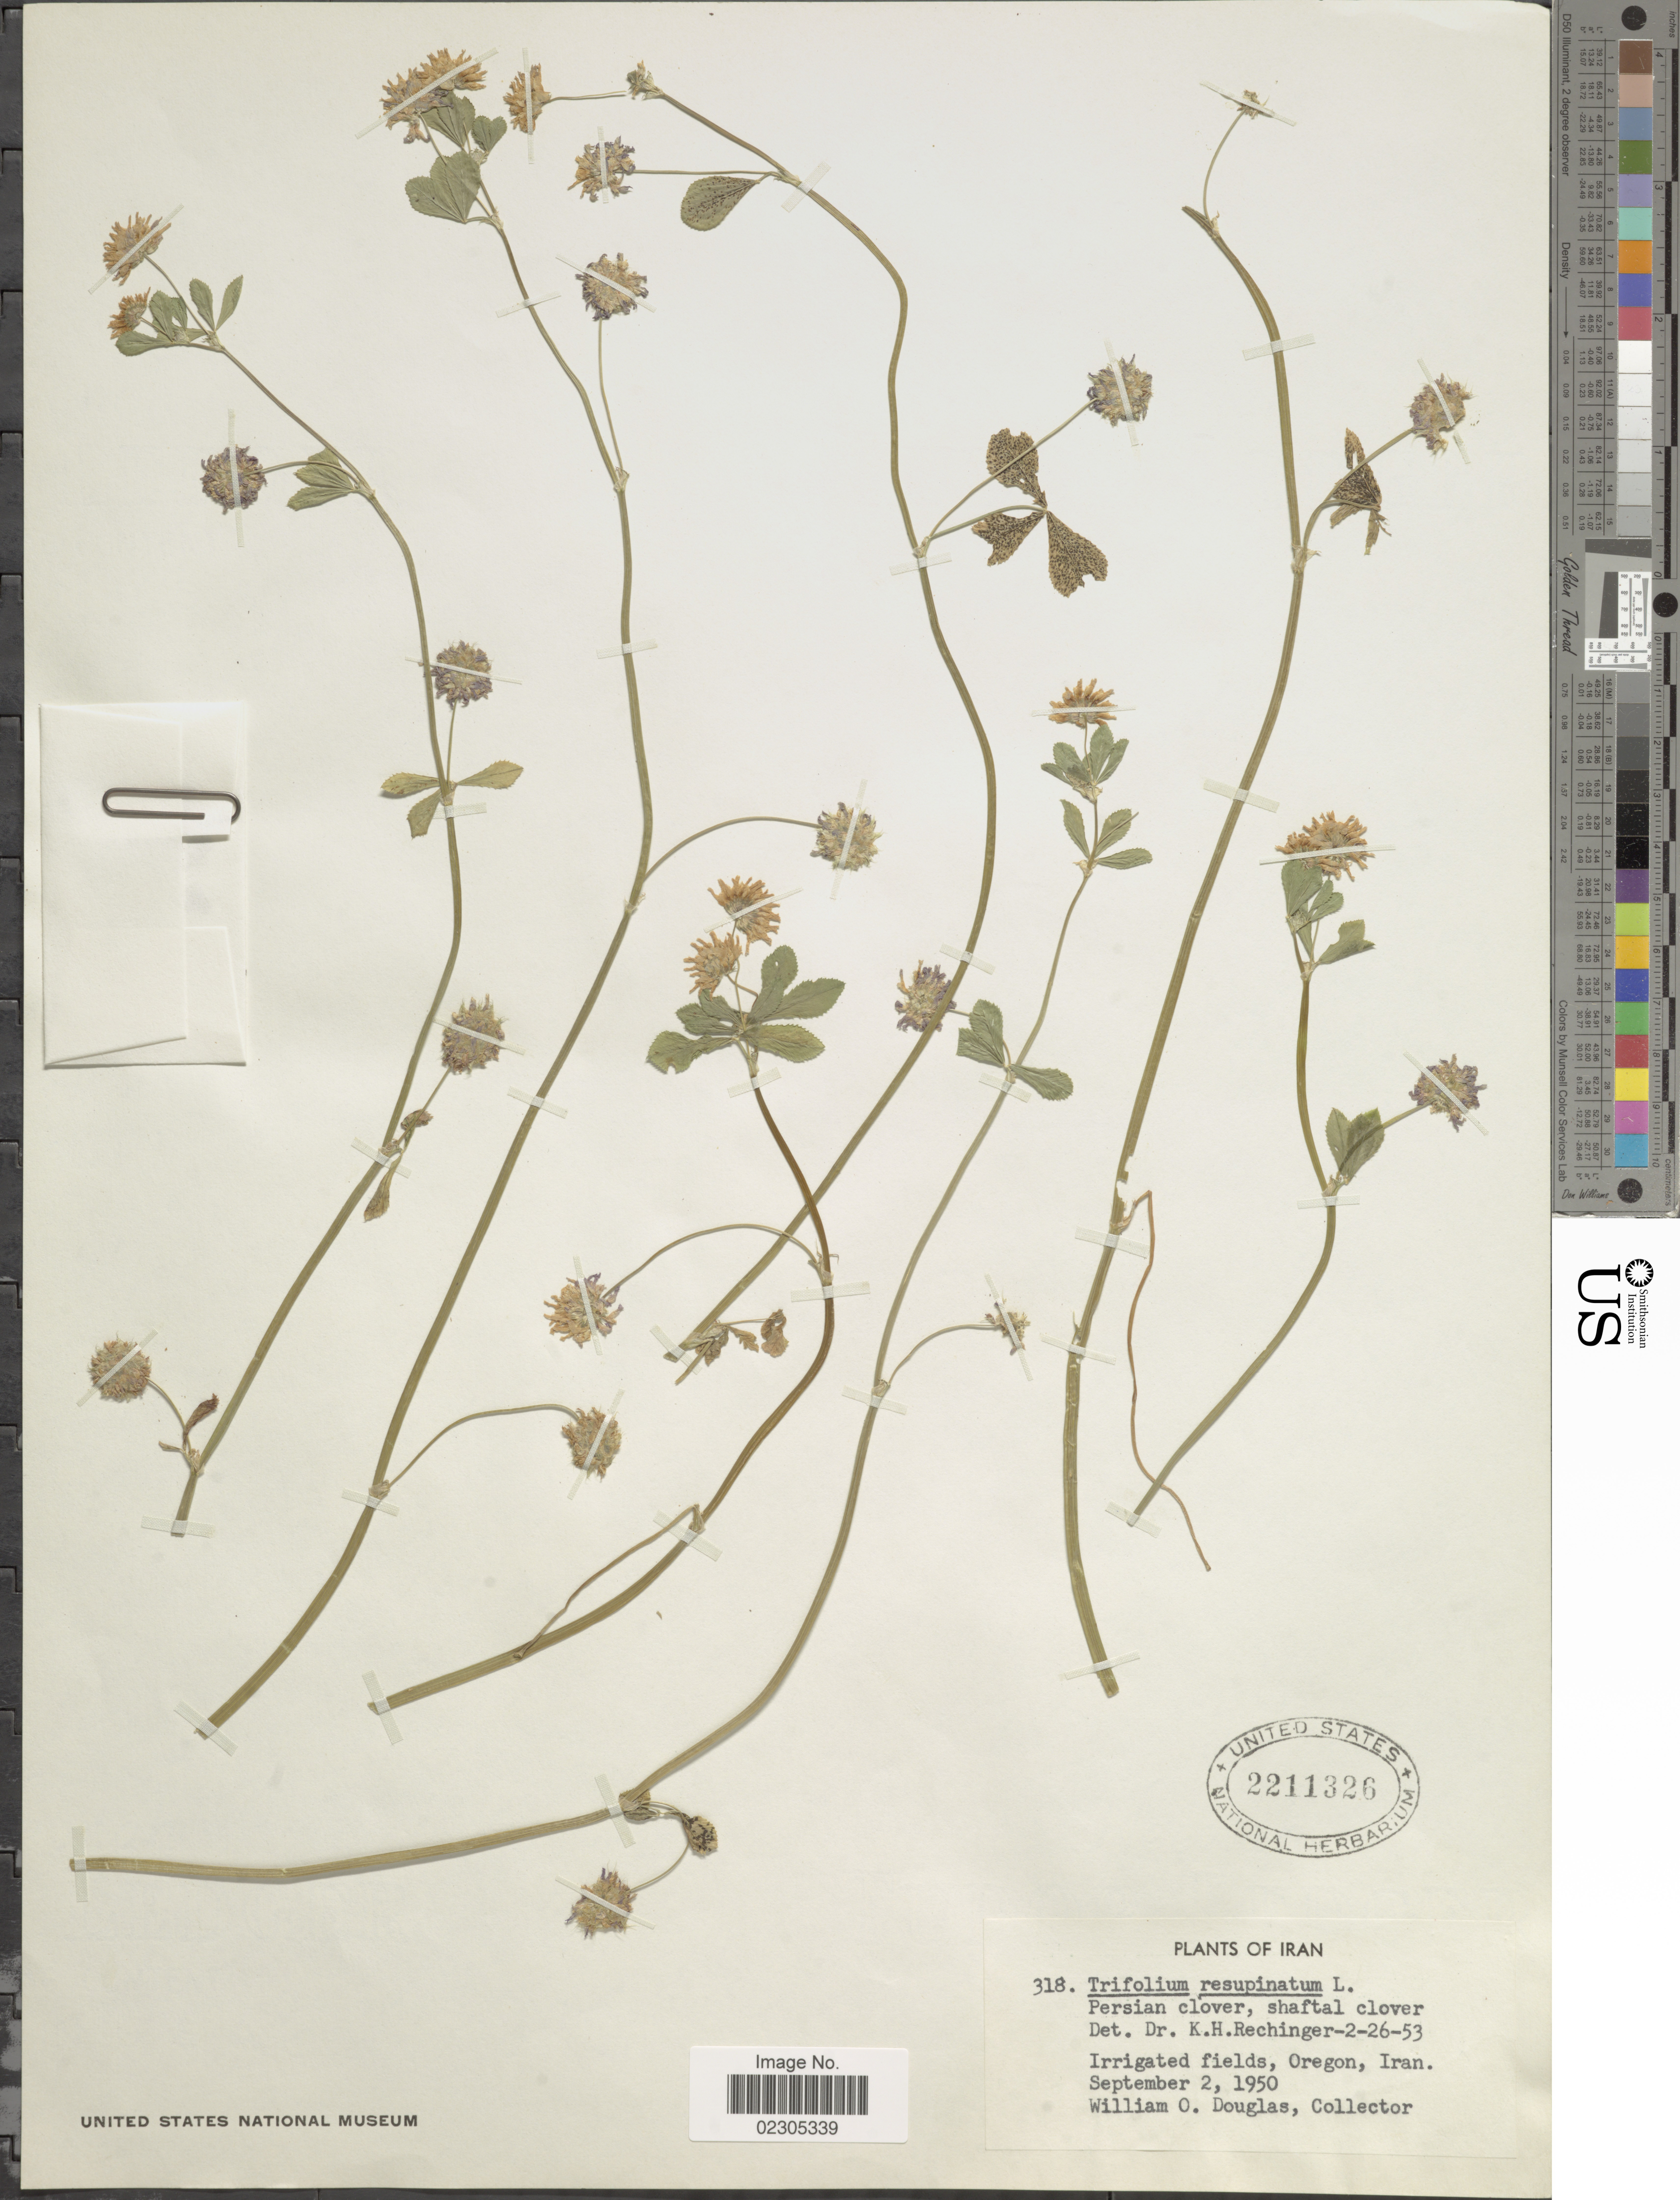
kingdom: Plantae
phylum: Tracheophyta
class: Magnoliopsida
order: Fabales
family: Fabaceae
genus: Trifolium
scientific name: Trifolium resupinatum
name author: L.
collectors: W. Douglas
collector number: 318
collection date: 1950-09-02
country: Iran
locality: Irrigated fields, Oregon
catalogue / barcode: US 2211326